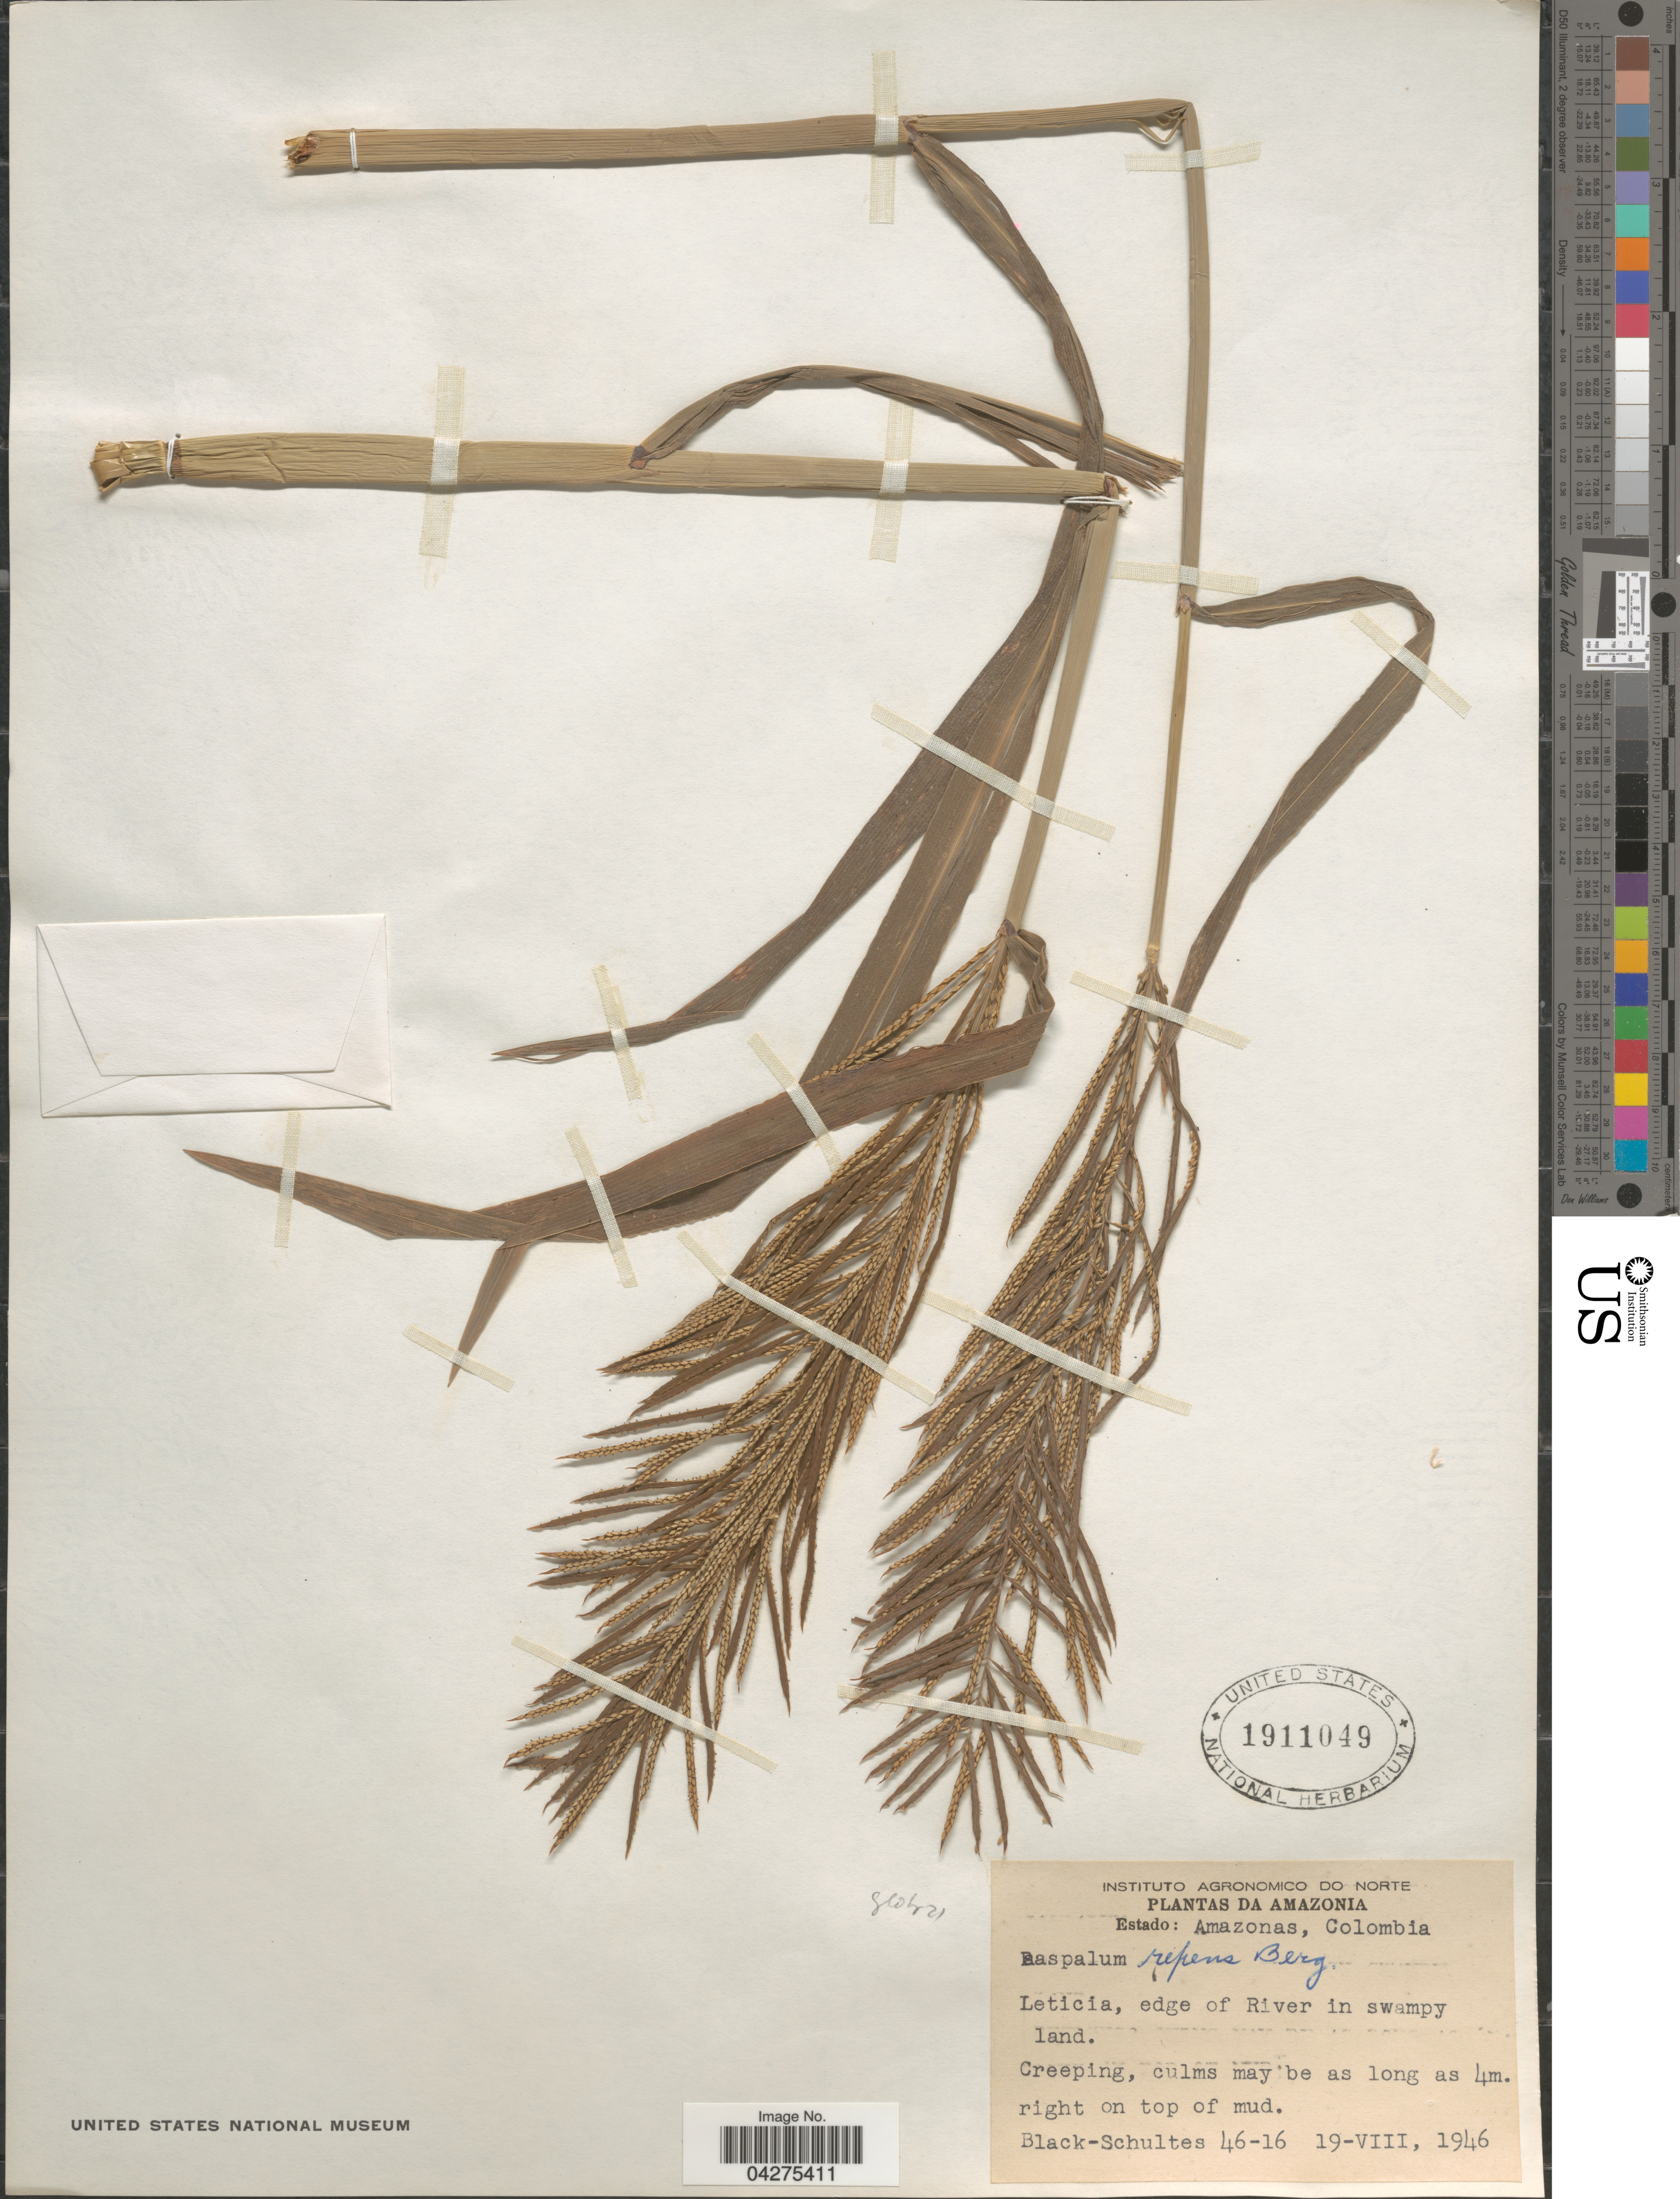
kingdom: Plantae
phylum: Tracheophyta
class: Liliopsida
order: Poales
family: Poaceae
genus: Paspalum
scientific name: Paspalum repens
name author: P.J. Bergius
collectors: -- Black & -- Schultes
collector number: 46-16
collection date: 1946-08-19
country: Colombia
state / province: Amazônas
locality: Amazonia. Leticia, edge of River in swampy land.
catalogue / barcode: US 1911049